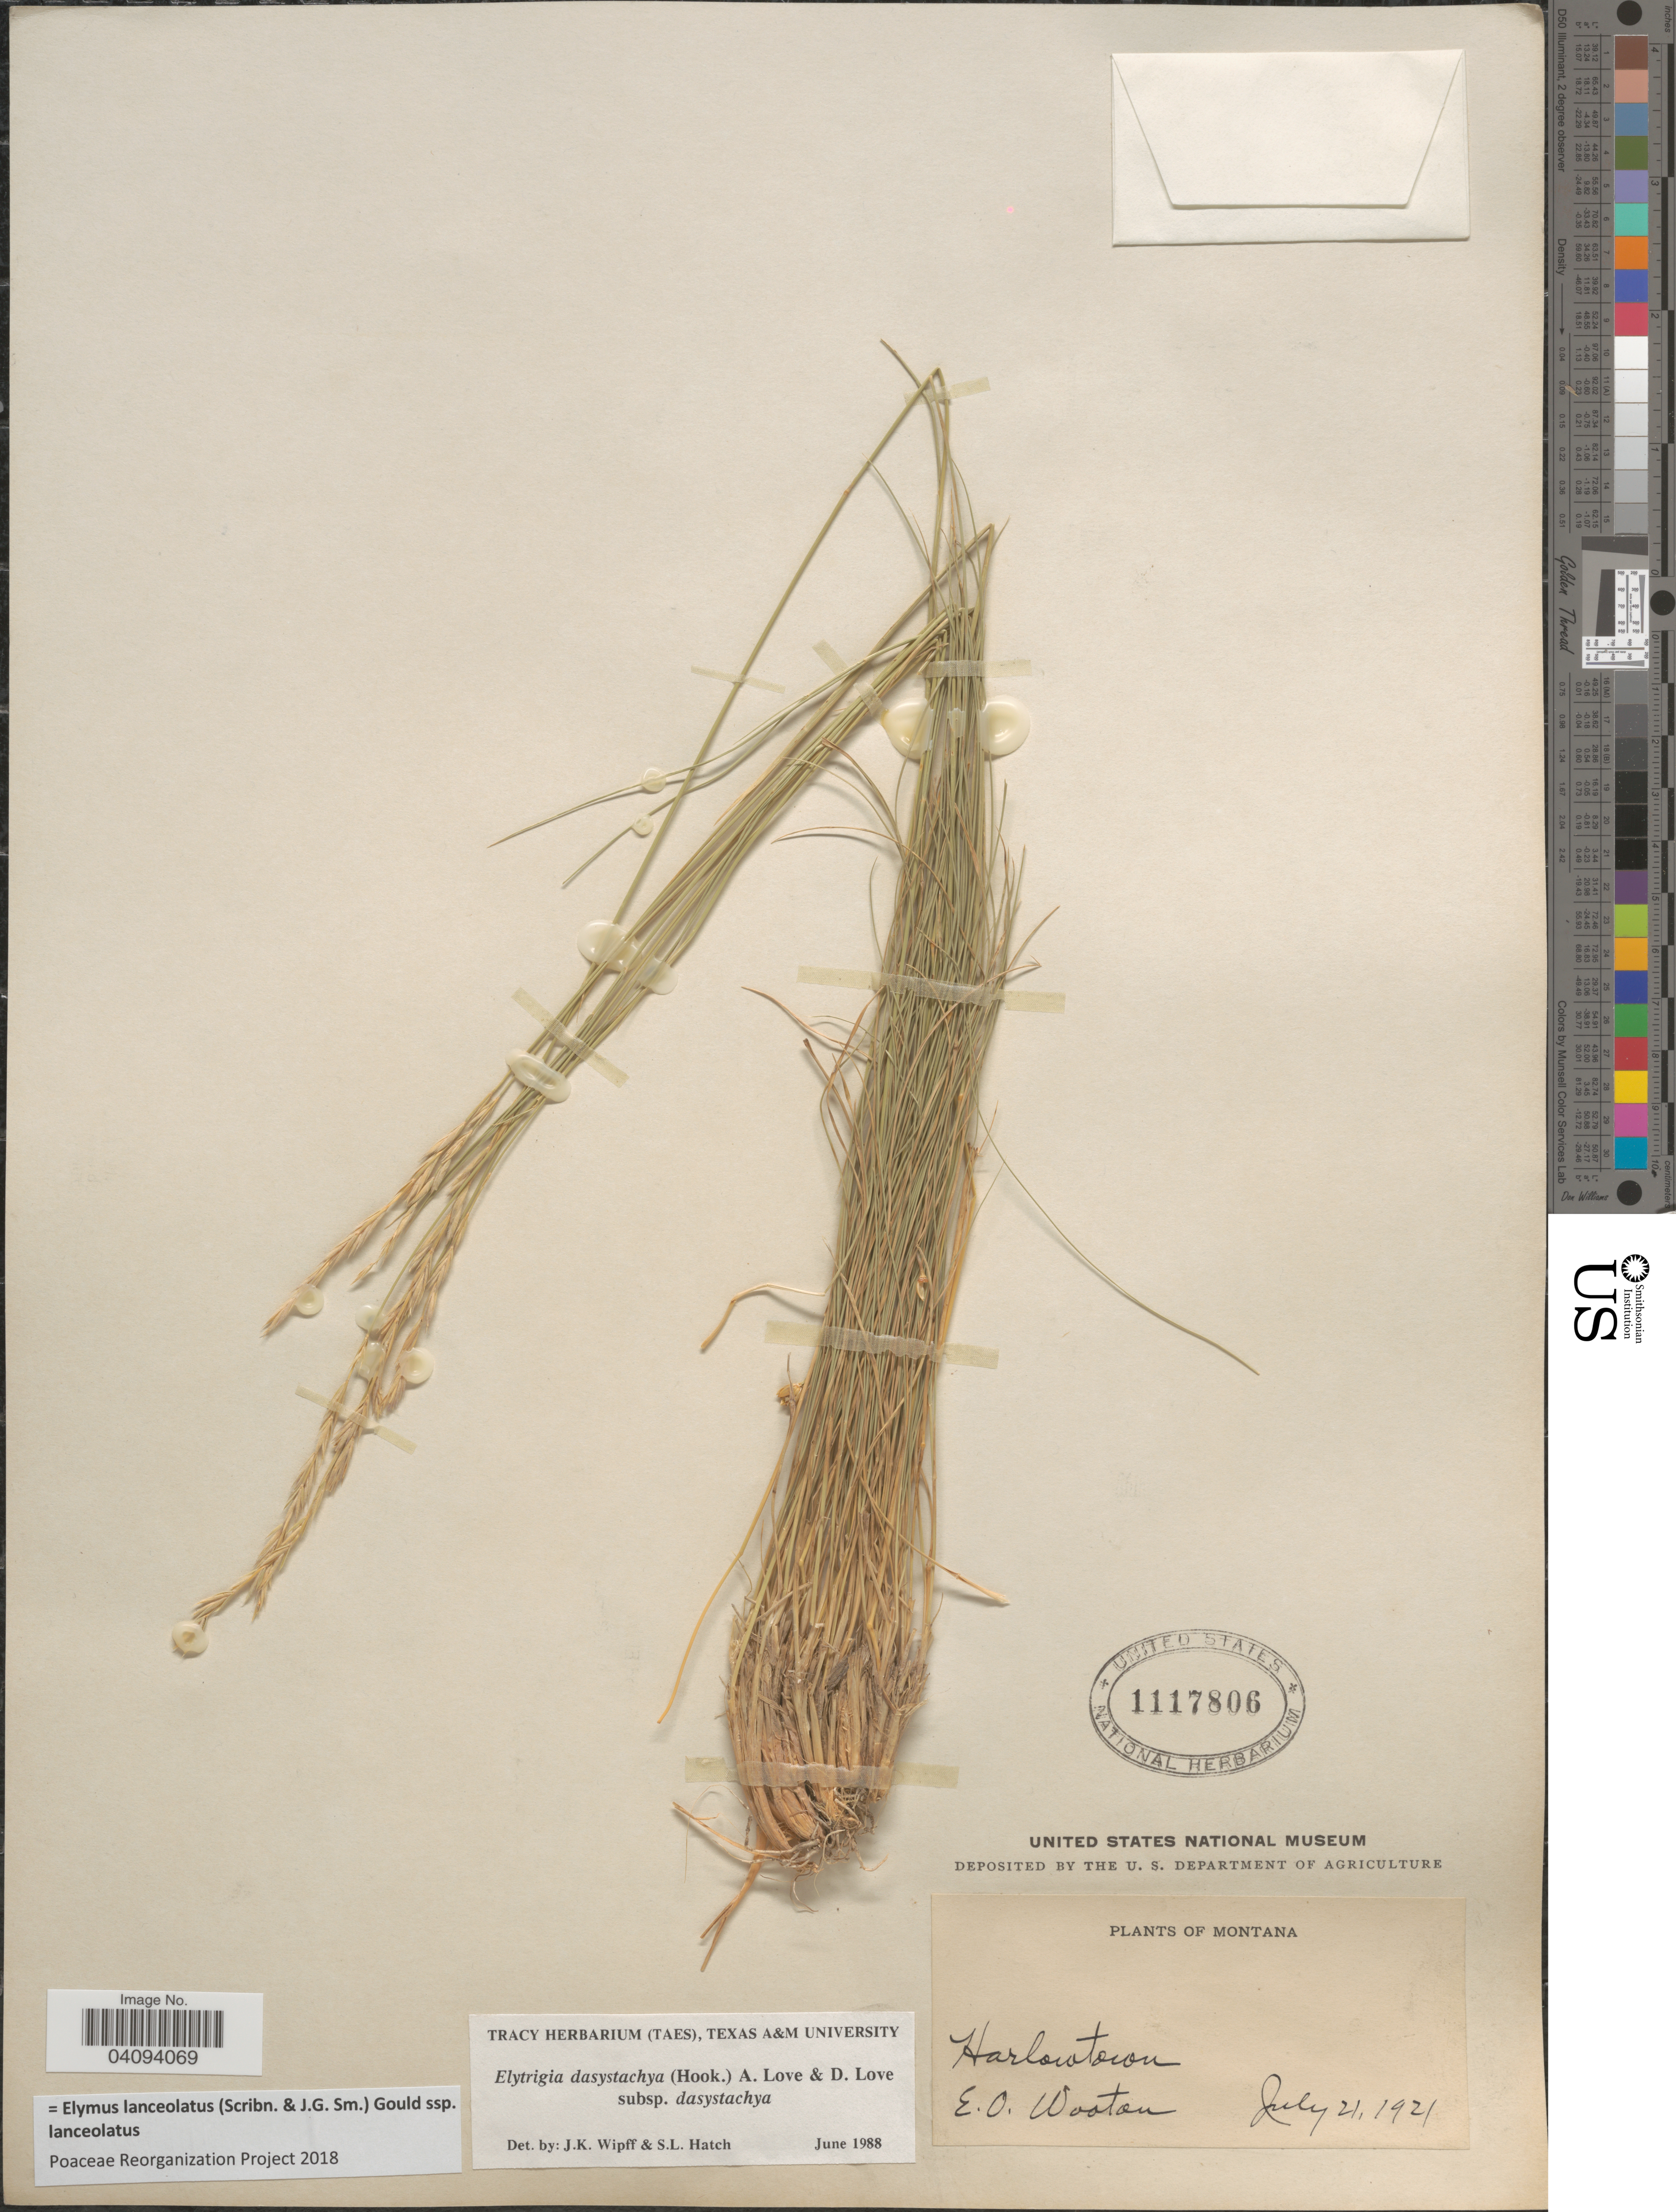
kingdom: Plantae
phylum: Tracheophyta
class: Liliopsida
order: Poales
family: Poaceae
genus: Elymus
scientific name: Elymus lanceolatus subsp. lanceolatus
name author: (Scribn. & J.G. Sm.) Gould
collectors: E. O. Wooton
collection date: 1921-07-21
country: United States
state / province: Montana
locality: Harlowtown.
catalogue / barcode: US 1117806